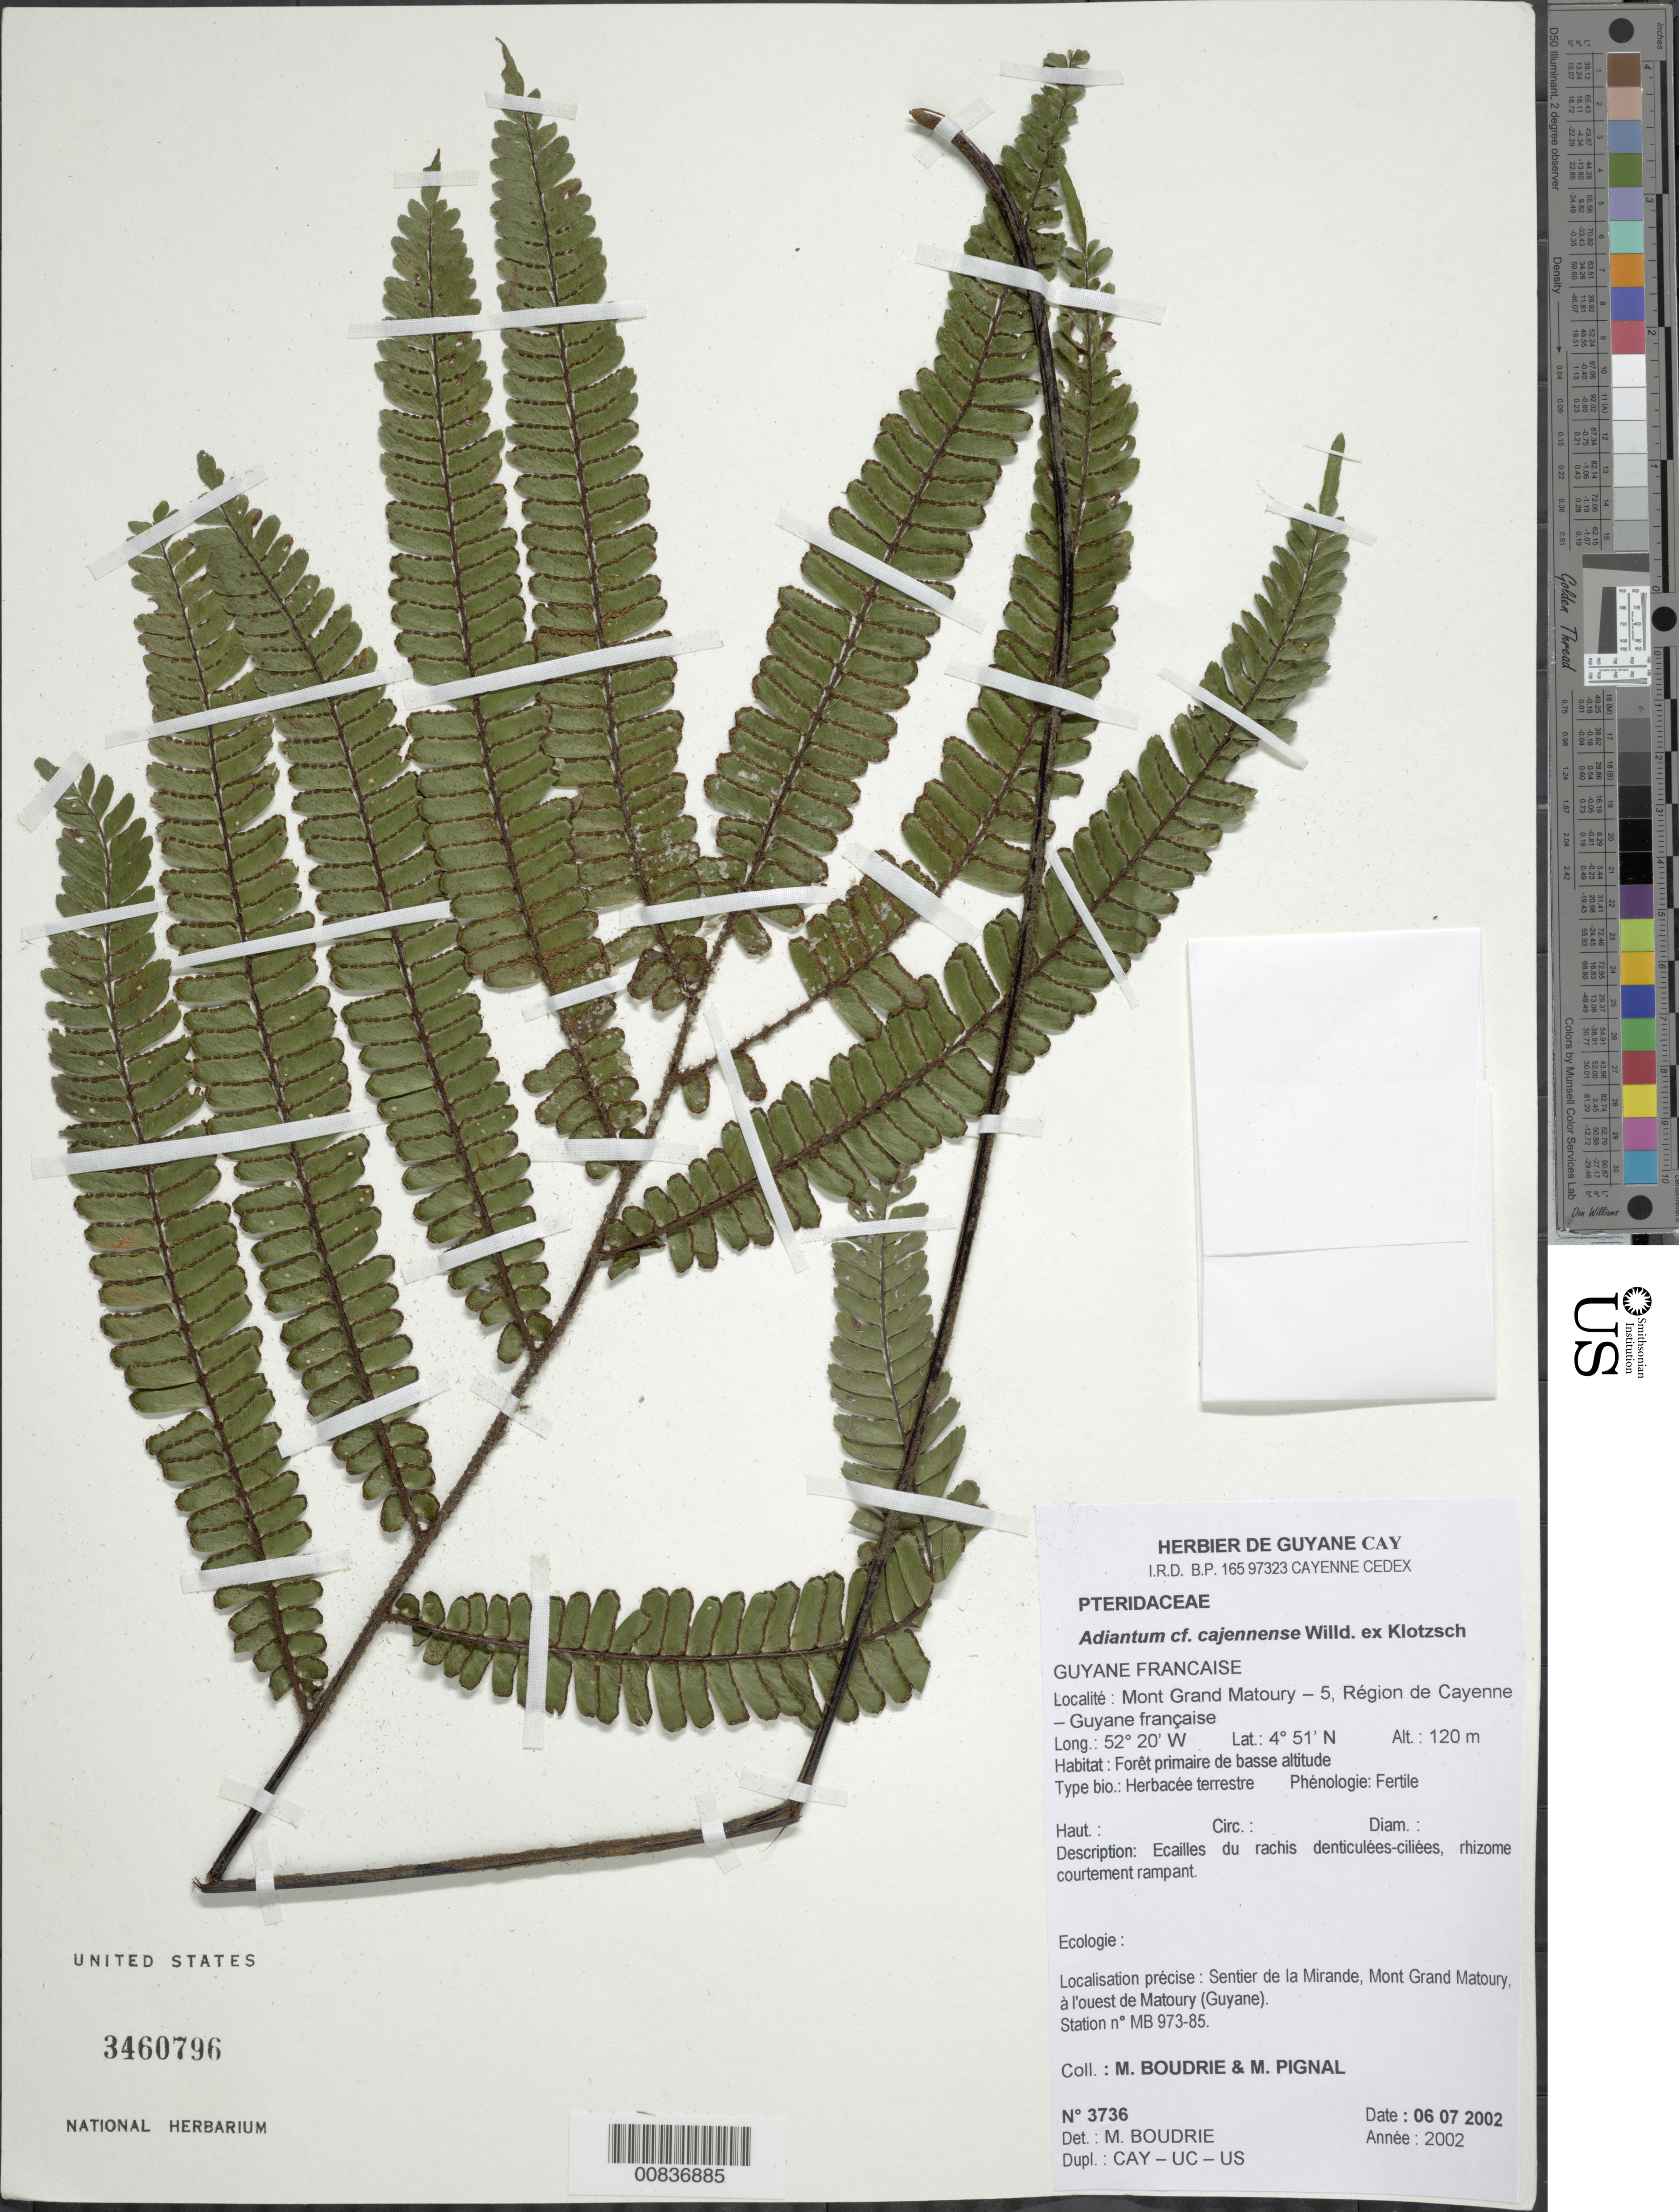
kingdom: Plantae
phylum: Tracheophyta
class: Polypodiopsida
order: Polypodiales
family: Pteridaceae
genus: Adiantum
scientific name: Adiantum cajennense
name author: Willd. ex Klotzsch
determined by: Boudrie, M.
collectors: M. Boudrie & M. Pignal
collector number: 3736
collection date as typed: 6-Jul-02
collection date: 2002-07-06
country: French Guiana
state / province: Cayenne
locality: Mont Grand Matoury - 5, Sentier de la Mirande, Mont Grand Matoury, à l'ouest de Matoury, Station n° MB 973-85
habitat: Forêt primaire de basse altitude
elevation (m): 80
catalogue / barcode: US 3460796